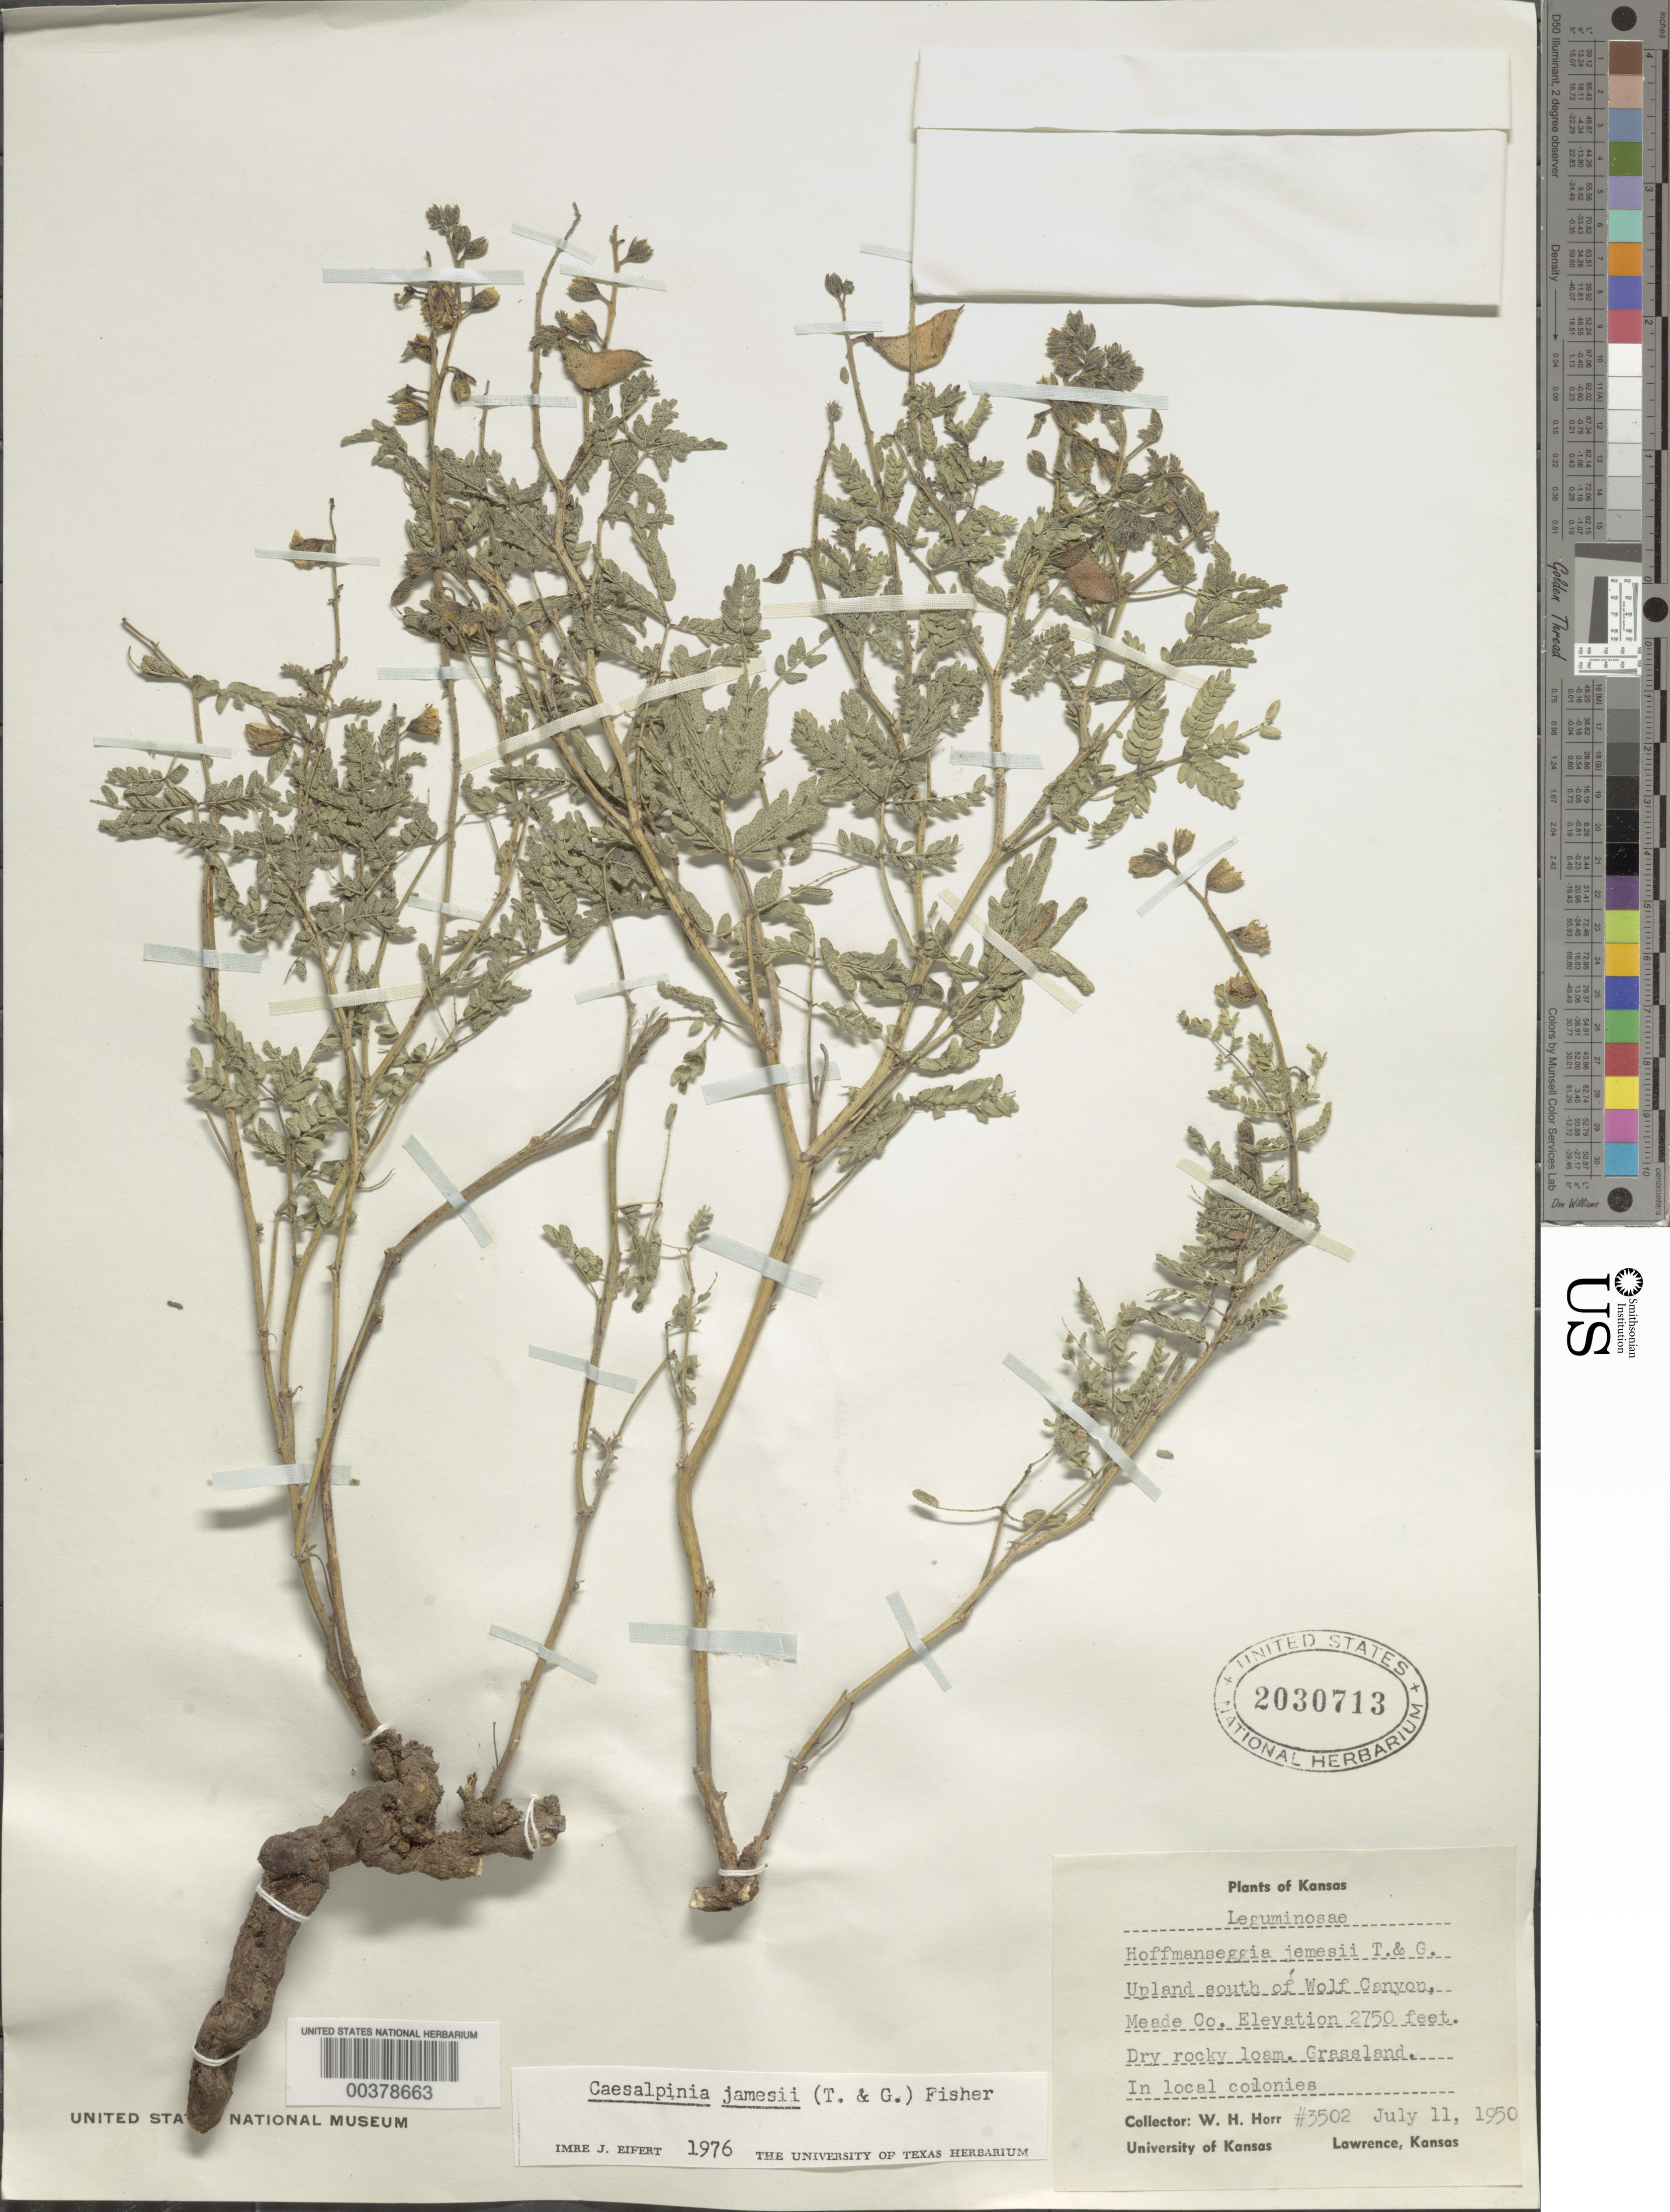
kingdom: Plantae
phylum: Tracheophyta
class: Magnoliopsida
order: Fabales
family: Fabaceae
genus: Pomaria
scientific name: Pomaria jamesii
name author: (Torr. & A. Gray) Walp.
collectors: W. H. Horr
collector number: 3502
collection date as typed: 11 Jul 1950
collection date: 1950-07-11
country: United States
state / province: Kansas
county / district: Meade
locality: Upland s of wolf canyon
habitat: Dry rocky loam; grassland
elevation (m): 838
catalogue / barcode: US 2030713